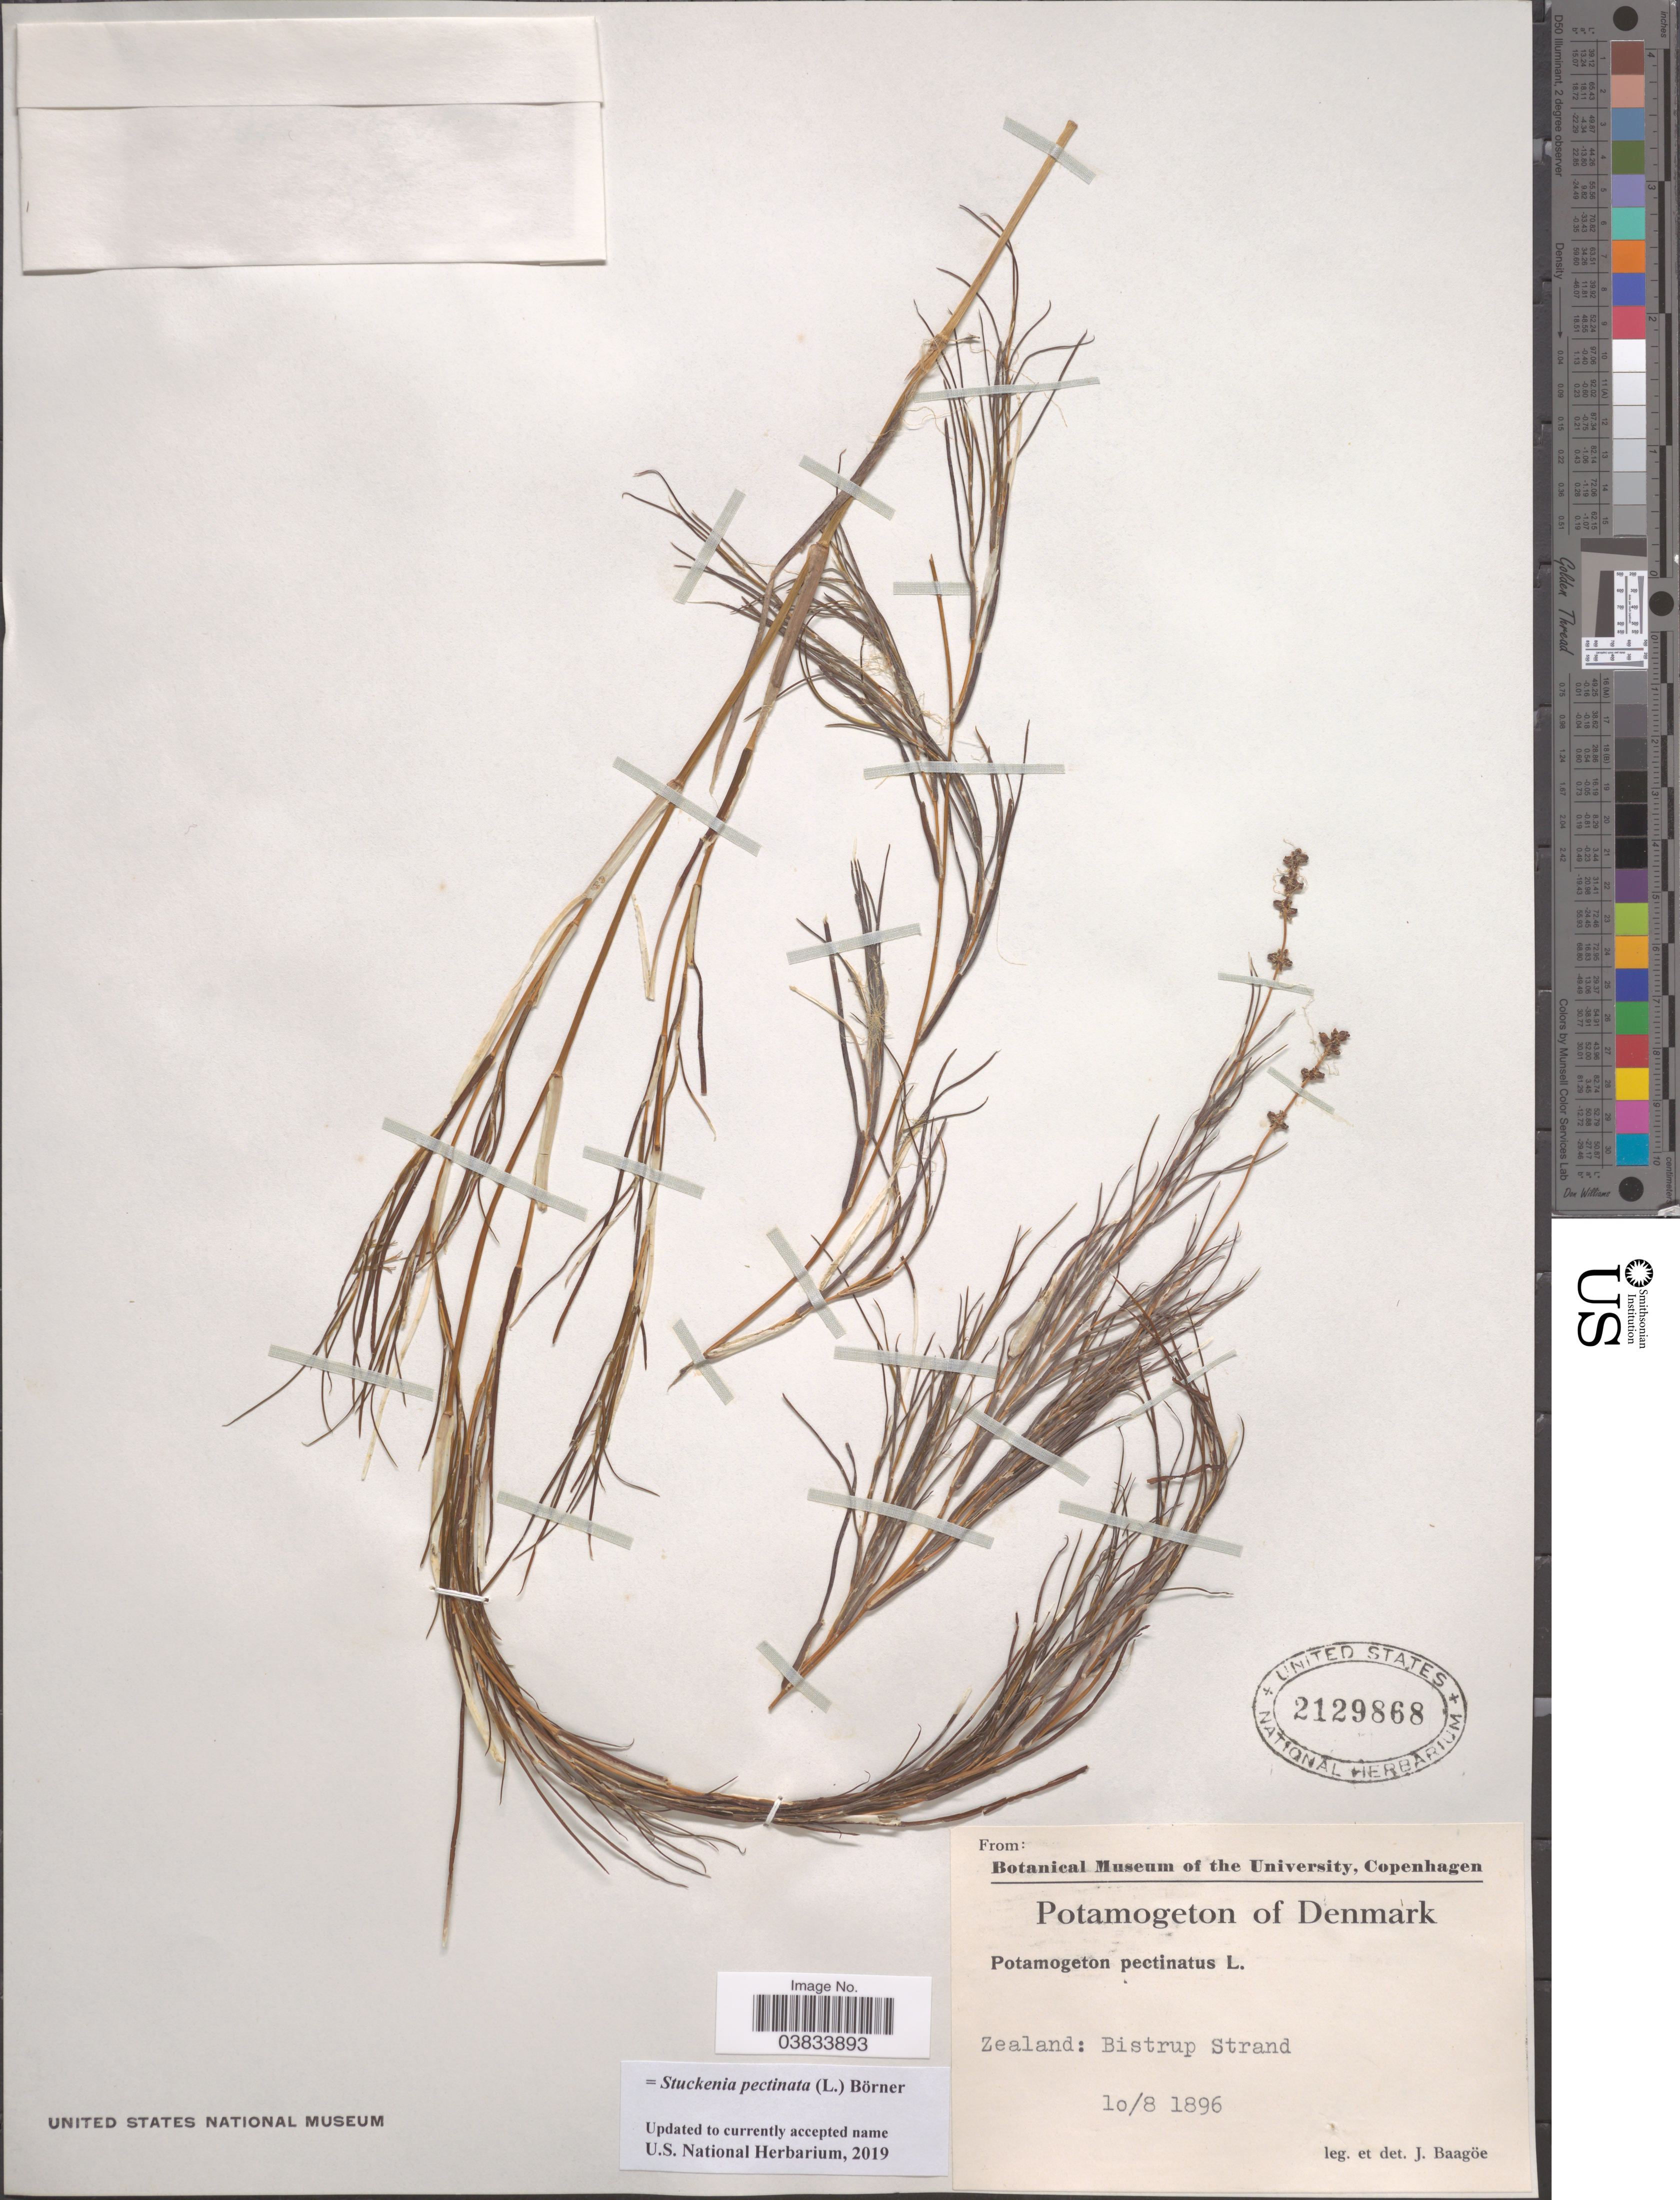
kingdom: Plantae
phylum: Tracheophyta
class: Liliopsida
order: Alismatales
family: Potamogetonaceae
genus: Stuckenia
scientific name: Stuckenia pectinata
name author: (L.) Börner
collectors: J. Baagoe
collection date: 1896-08-10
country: Denmark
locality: Zealand: Bistrup Strand.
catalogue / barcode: US 2129868